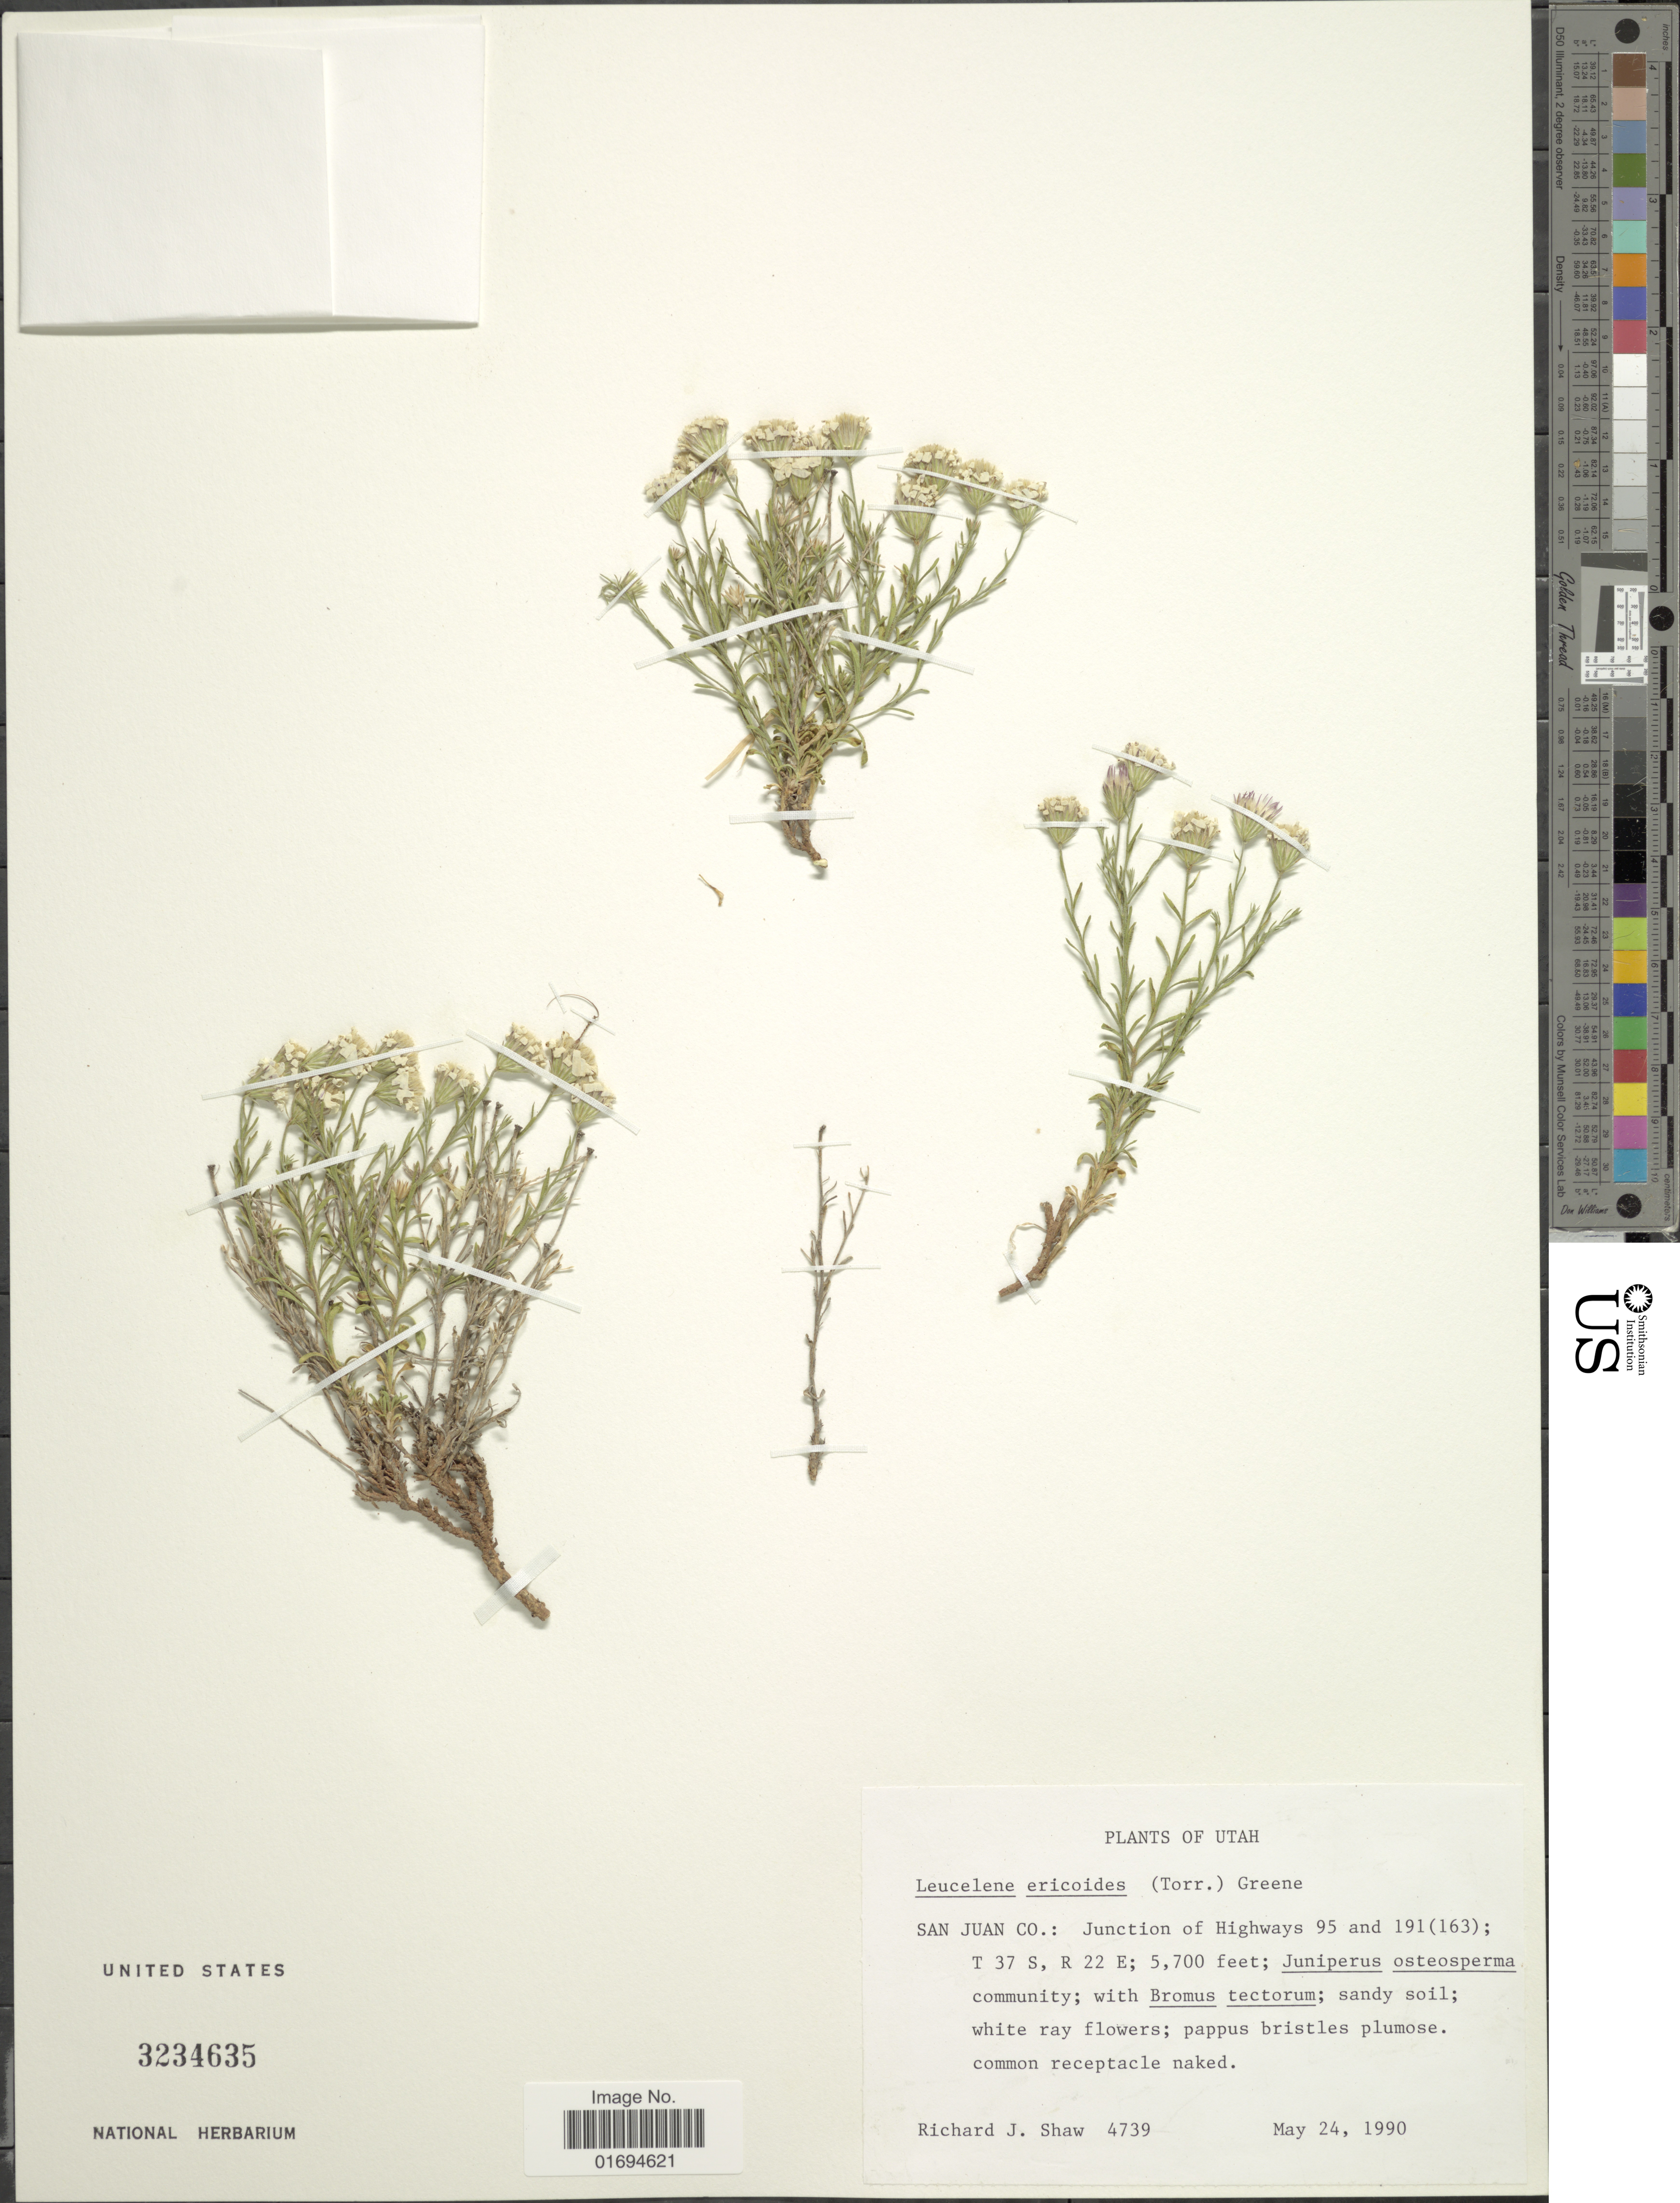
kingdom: Plantae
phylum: Tracheophyta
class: Magnoliopsida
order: Asterales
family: Asteraceae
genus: Chaetopappa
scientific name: Chaetopappa ericoides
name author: (Torr.) G.L. Nesom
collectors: R. J. Shaw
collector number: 4739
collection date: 1990-05-24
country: United States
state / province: Utah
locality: San Juan Co.L Junction of Highways 95 and 191 (163); T 37 S, R 22 E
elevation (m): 1737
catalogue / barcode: US 3234635